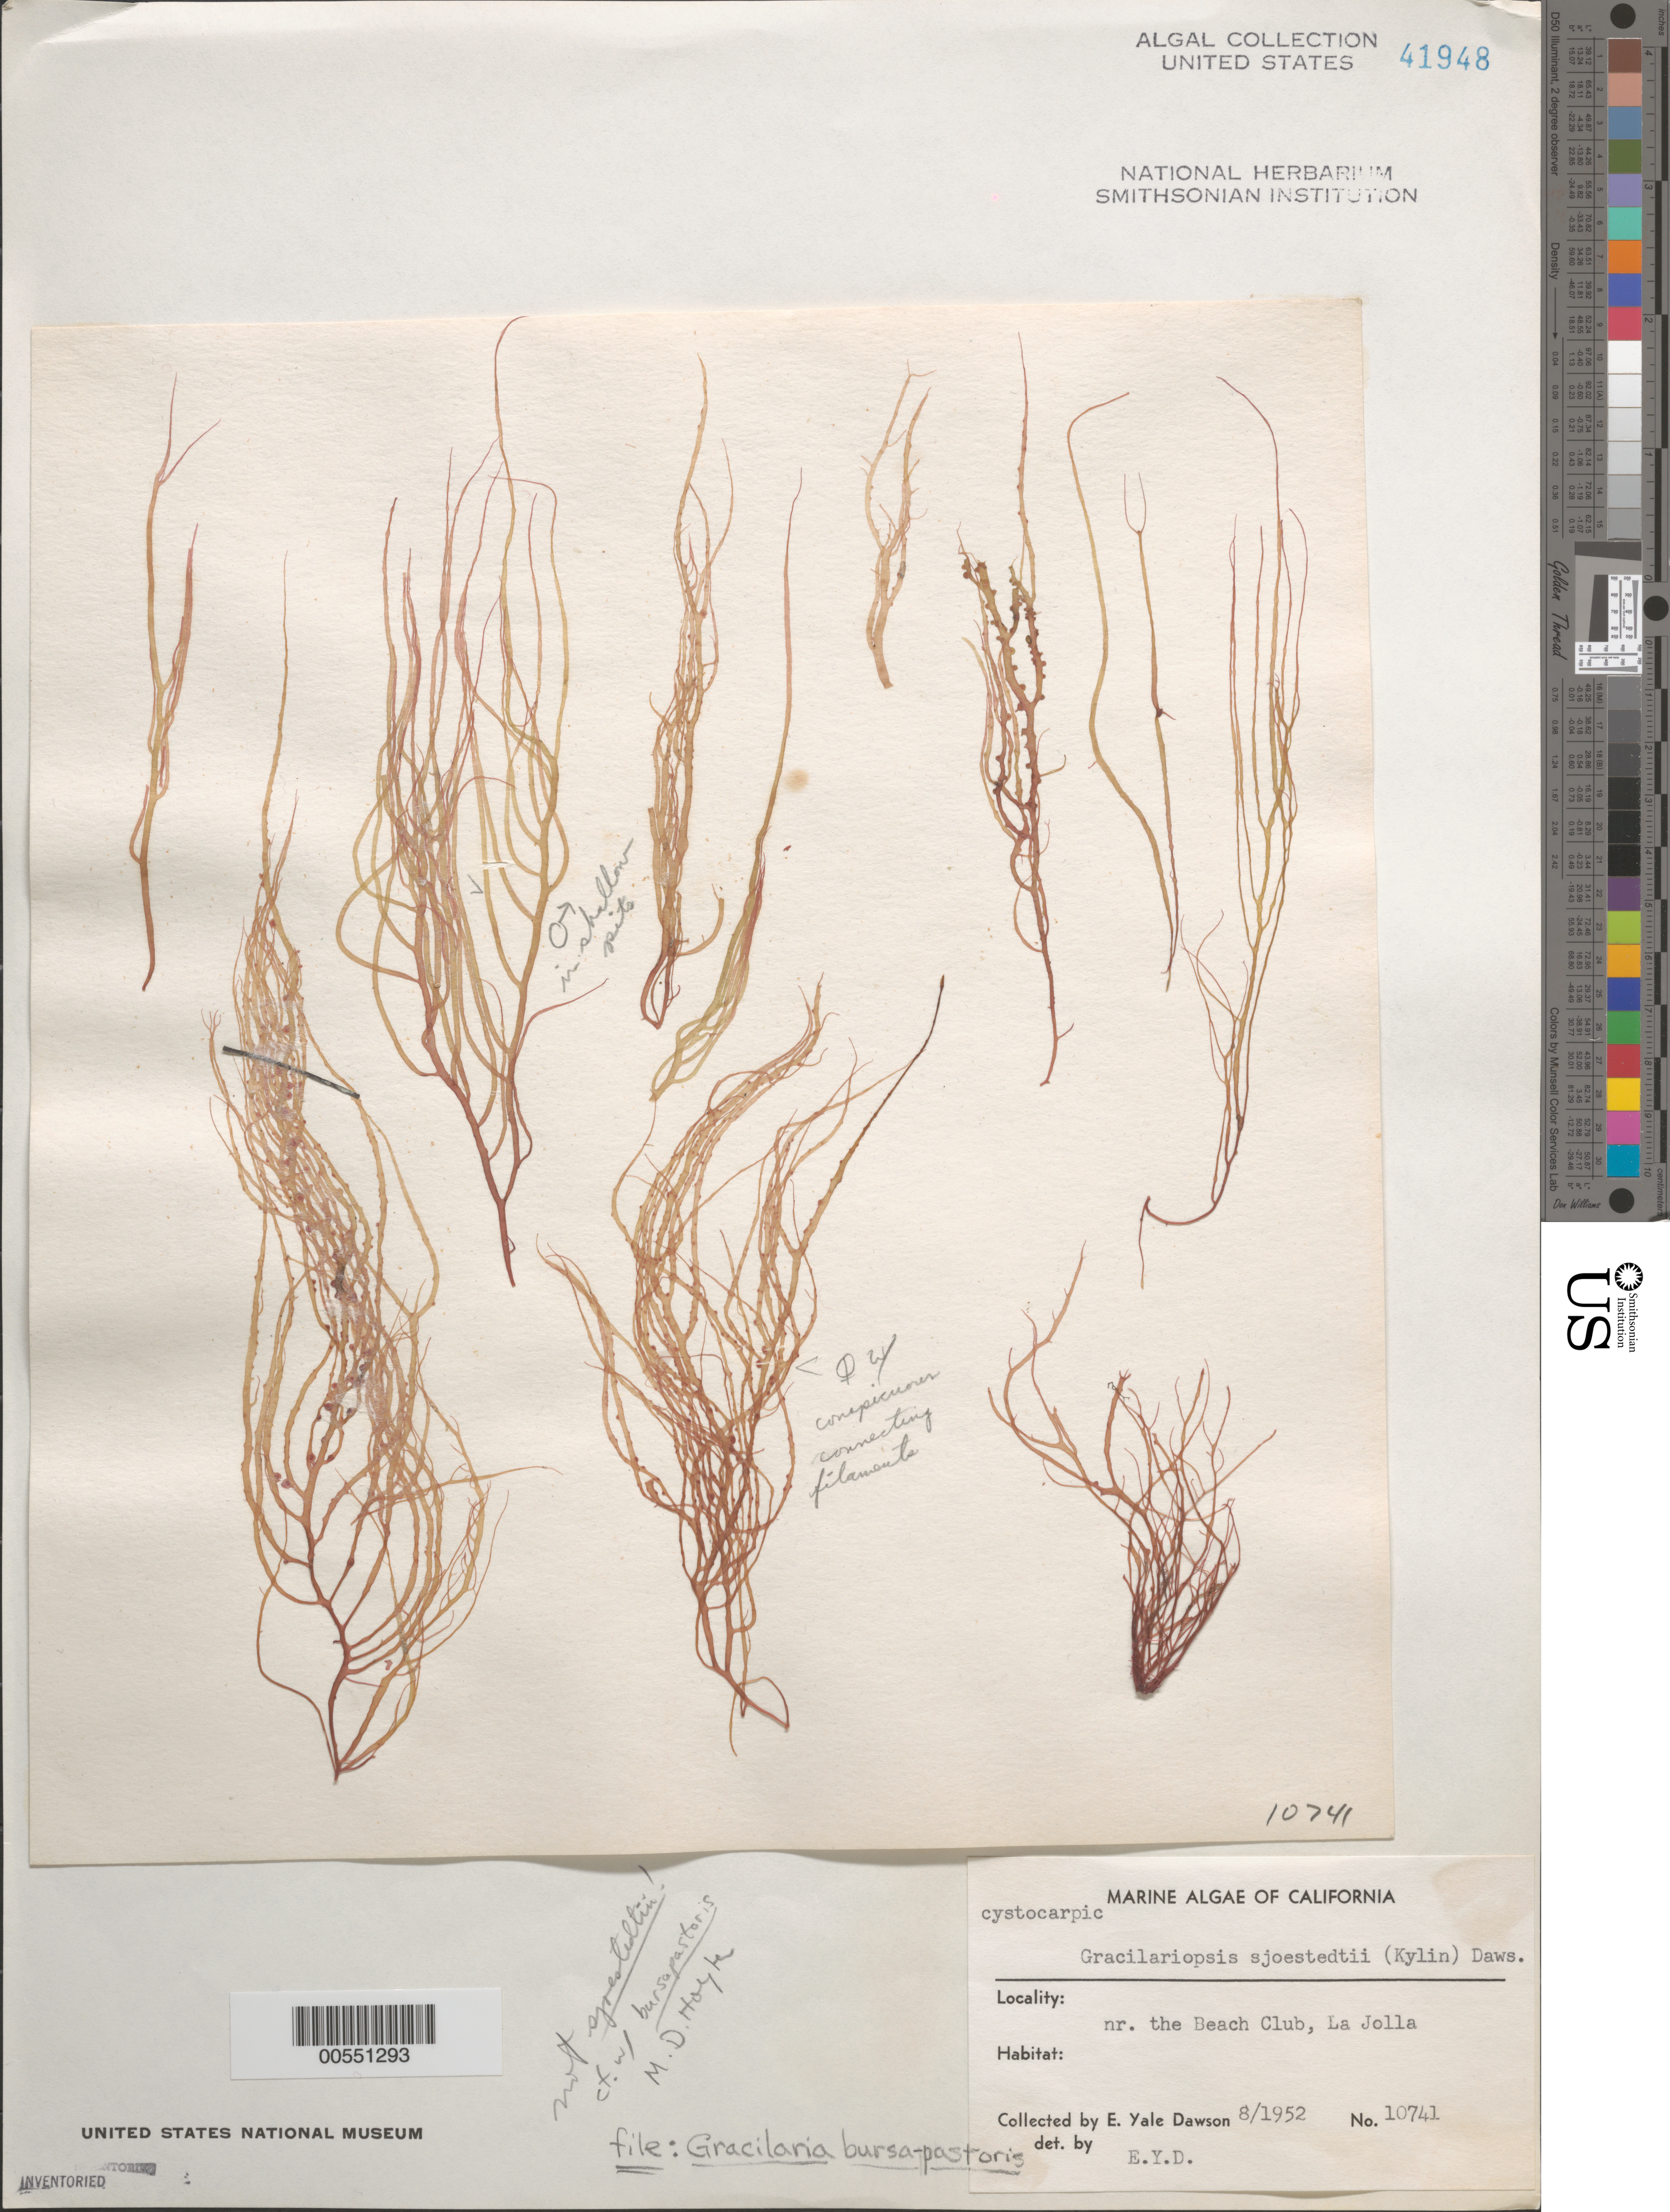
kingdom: Plantae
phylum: Rhodophyta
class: Florideophyceae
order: Gracilariales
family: Gracilariaceae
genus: Gracilaria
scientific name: Gracilaria bursa-pastoris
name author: (S.G. Gmel.) P.C. Silva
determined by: Hoyle, Mitchell D.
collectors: E. Y. Dawson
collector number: EYD 10741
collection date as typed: Aug 1952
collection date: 1952-08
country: United States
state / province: California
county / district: San Diego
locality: La Jolla, near beach club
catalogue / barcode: US 41948